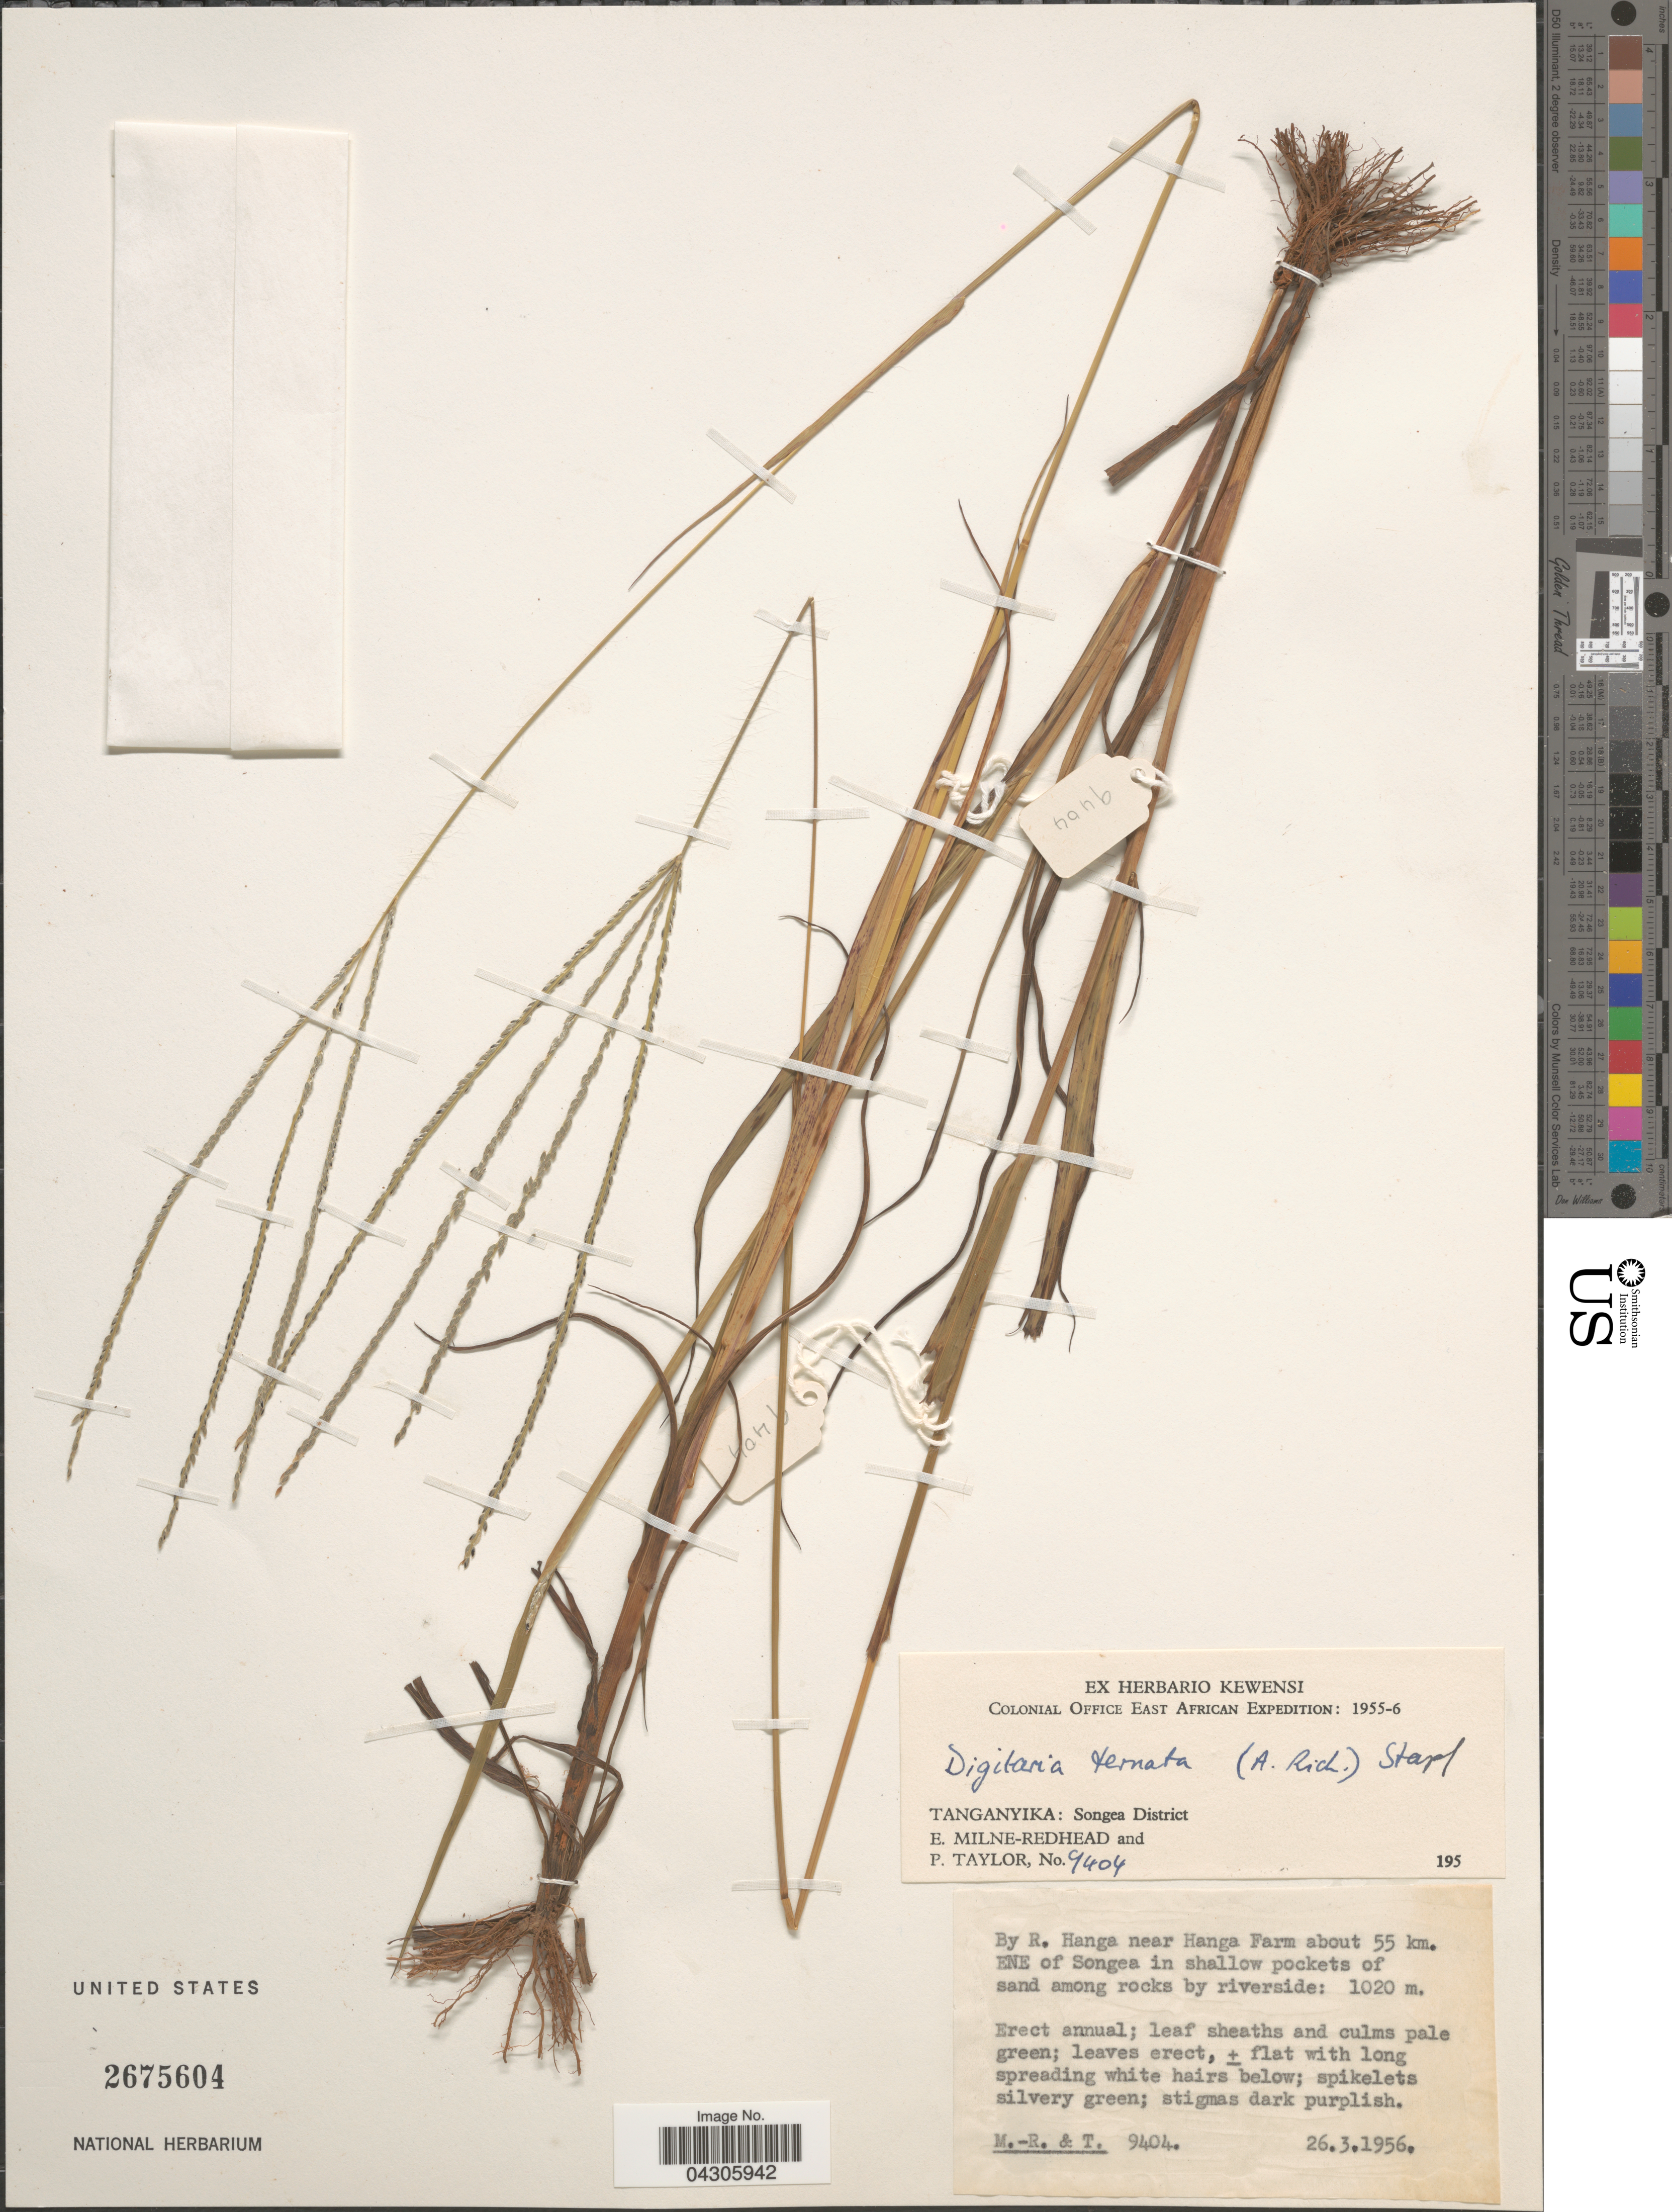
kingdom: Plantae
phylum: Tracheophyta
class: Liliopsida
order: Poales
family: Poaceae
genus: Digitaria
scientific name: Digitaria ternata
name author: (Hochr. ex A. Rich.) Stapf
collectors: E. W. Milne-Redhead & P. Taylor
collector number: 9404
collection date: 1956-03-26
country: Tanzania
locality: Colonial Office East African Expedition: 1955-6. Tanganyika: Songea District. By R. Hanga near Hanga Farm about 55 km ENE of Songea in shallow pockets of sand among rocks by riverside.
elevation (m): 1020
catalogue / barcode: US 3675604